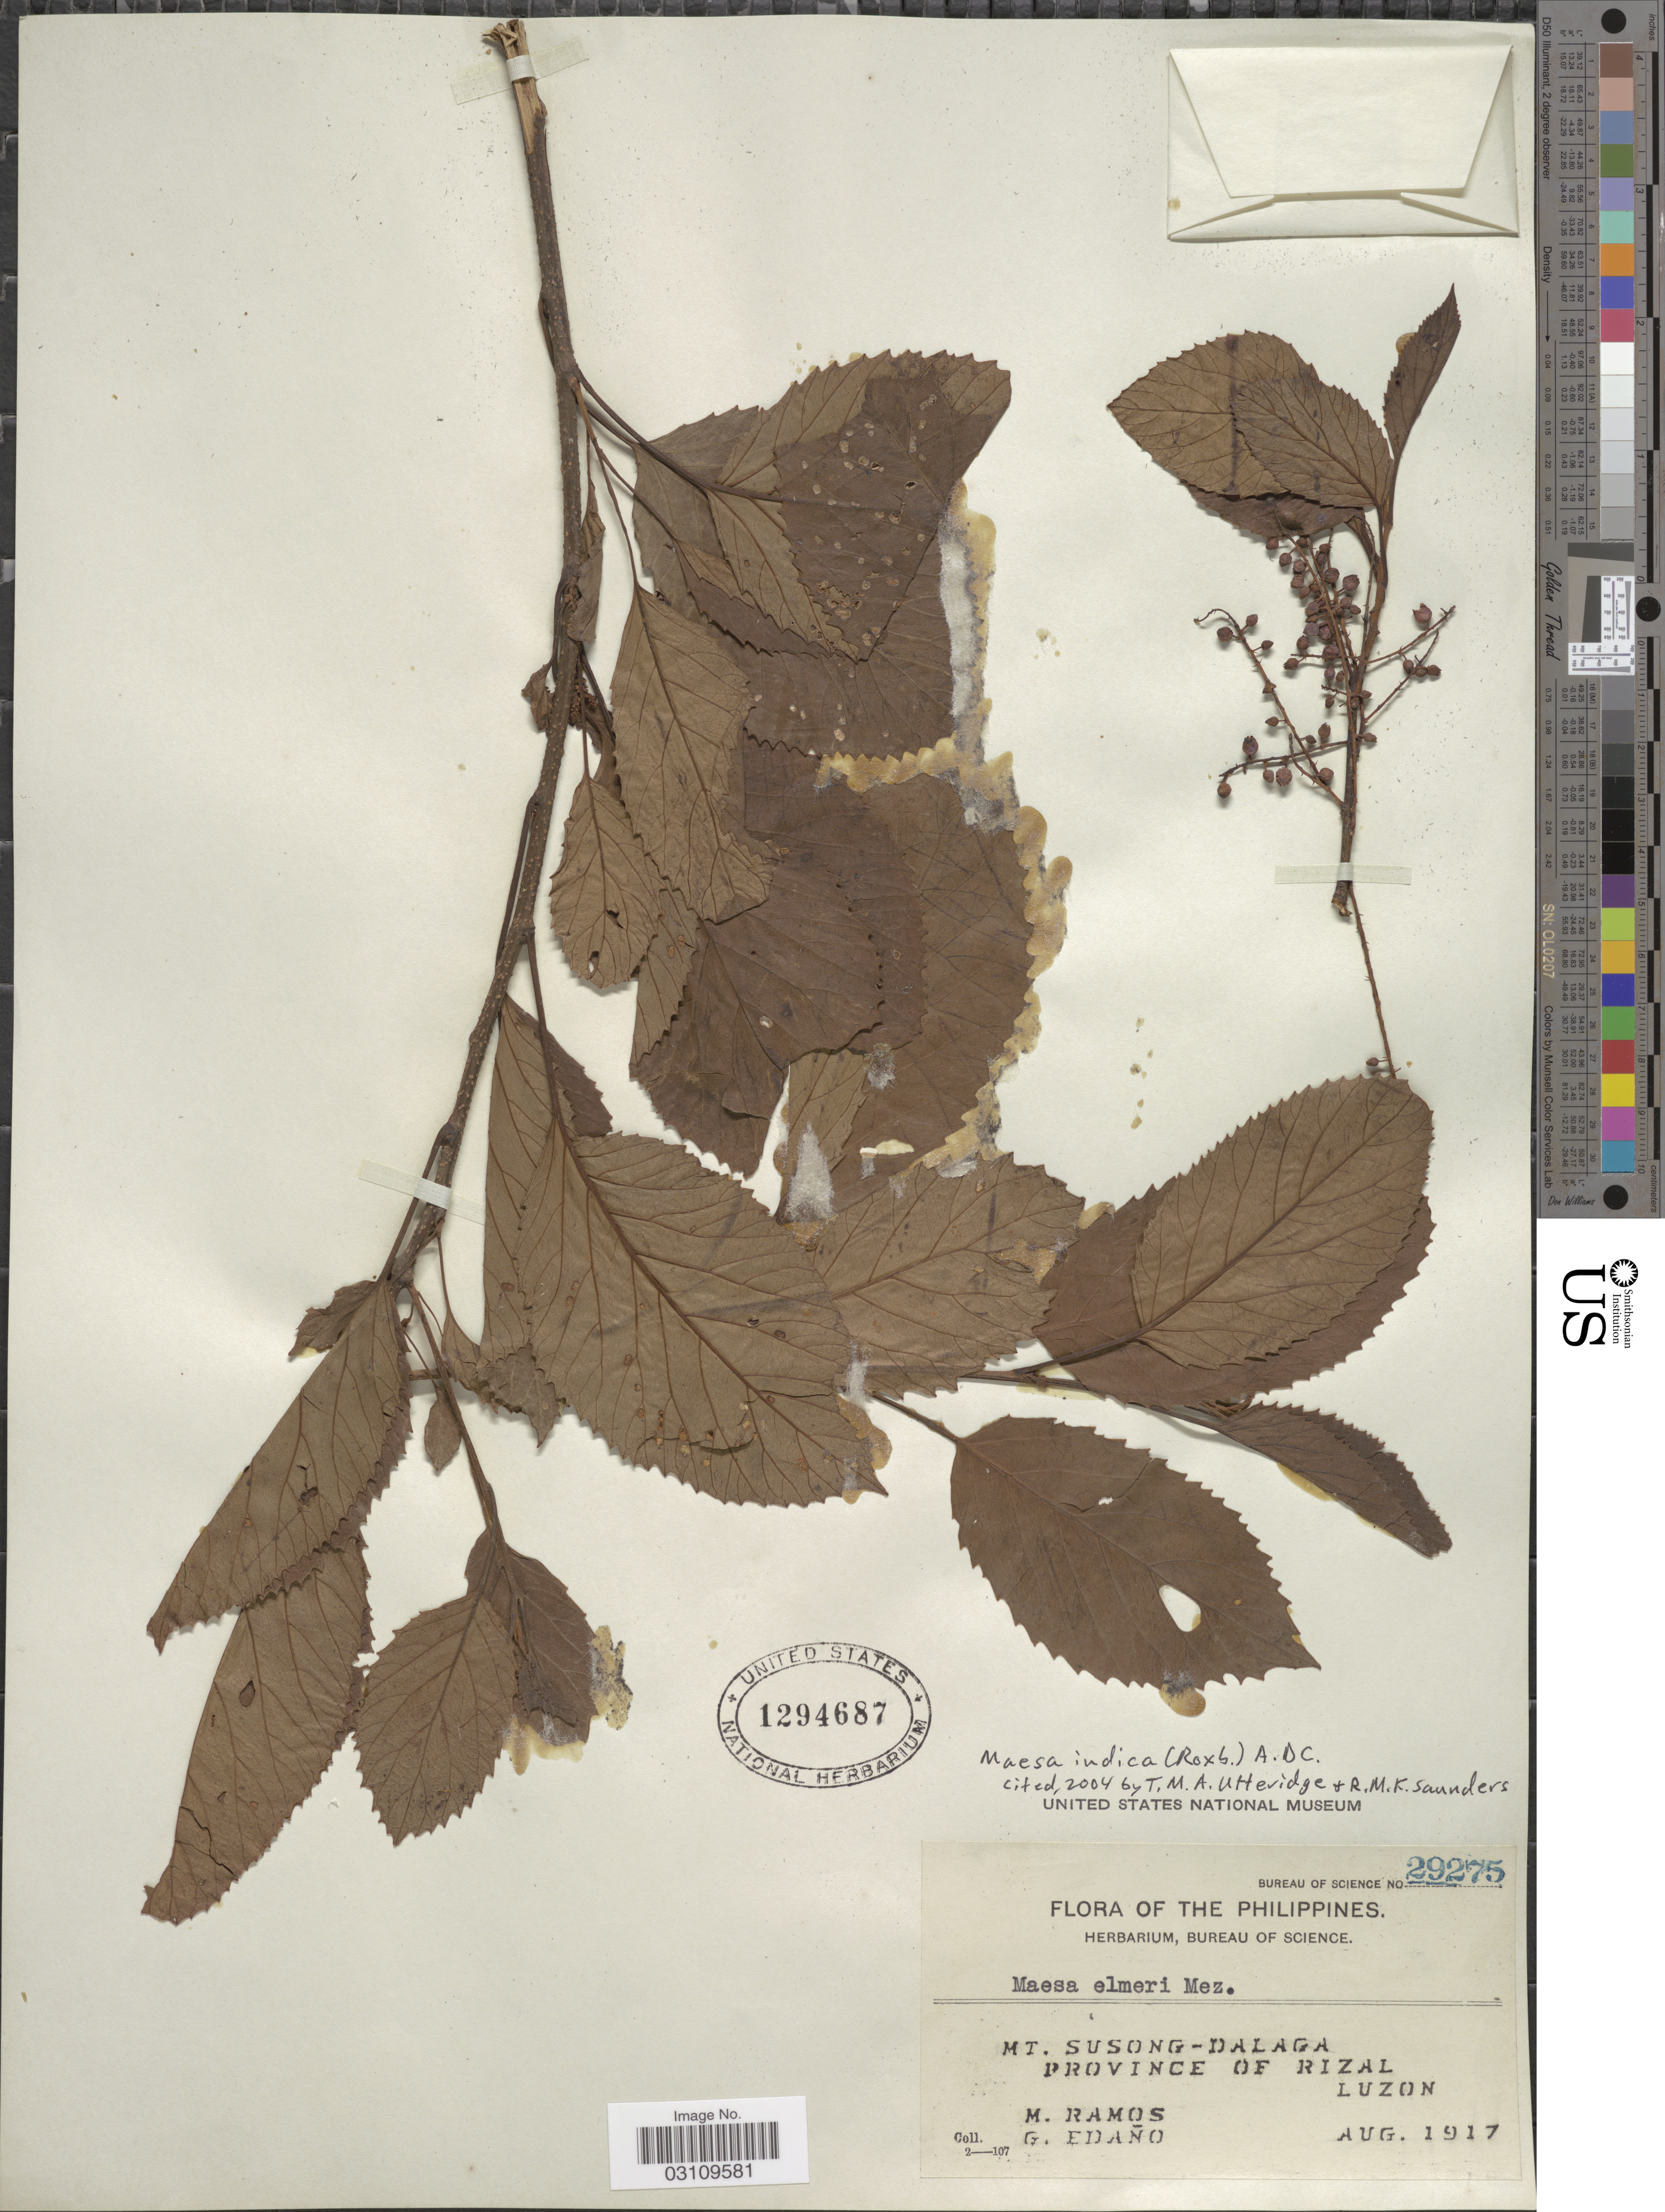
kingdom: Plantae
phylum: Tracheophyta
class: Magnoliopsida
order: Ericales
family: Primulaceae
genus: Maesa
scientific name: Maesa indica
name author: (Roxb.) A. DC.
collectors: M. Ramos & G. Edaño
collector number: Bureau of Science 29275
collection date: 1917-08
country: Philippines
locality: Mt. Susong-Dalaga, Province of Rizal, Luzon.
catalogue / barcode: US 1294687